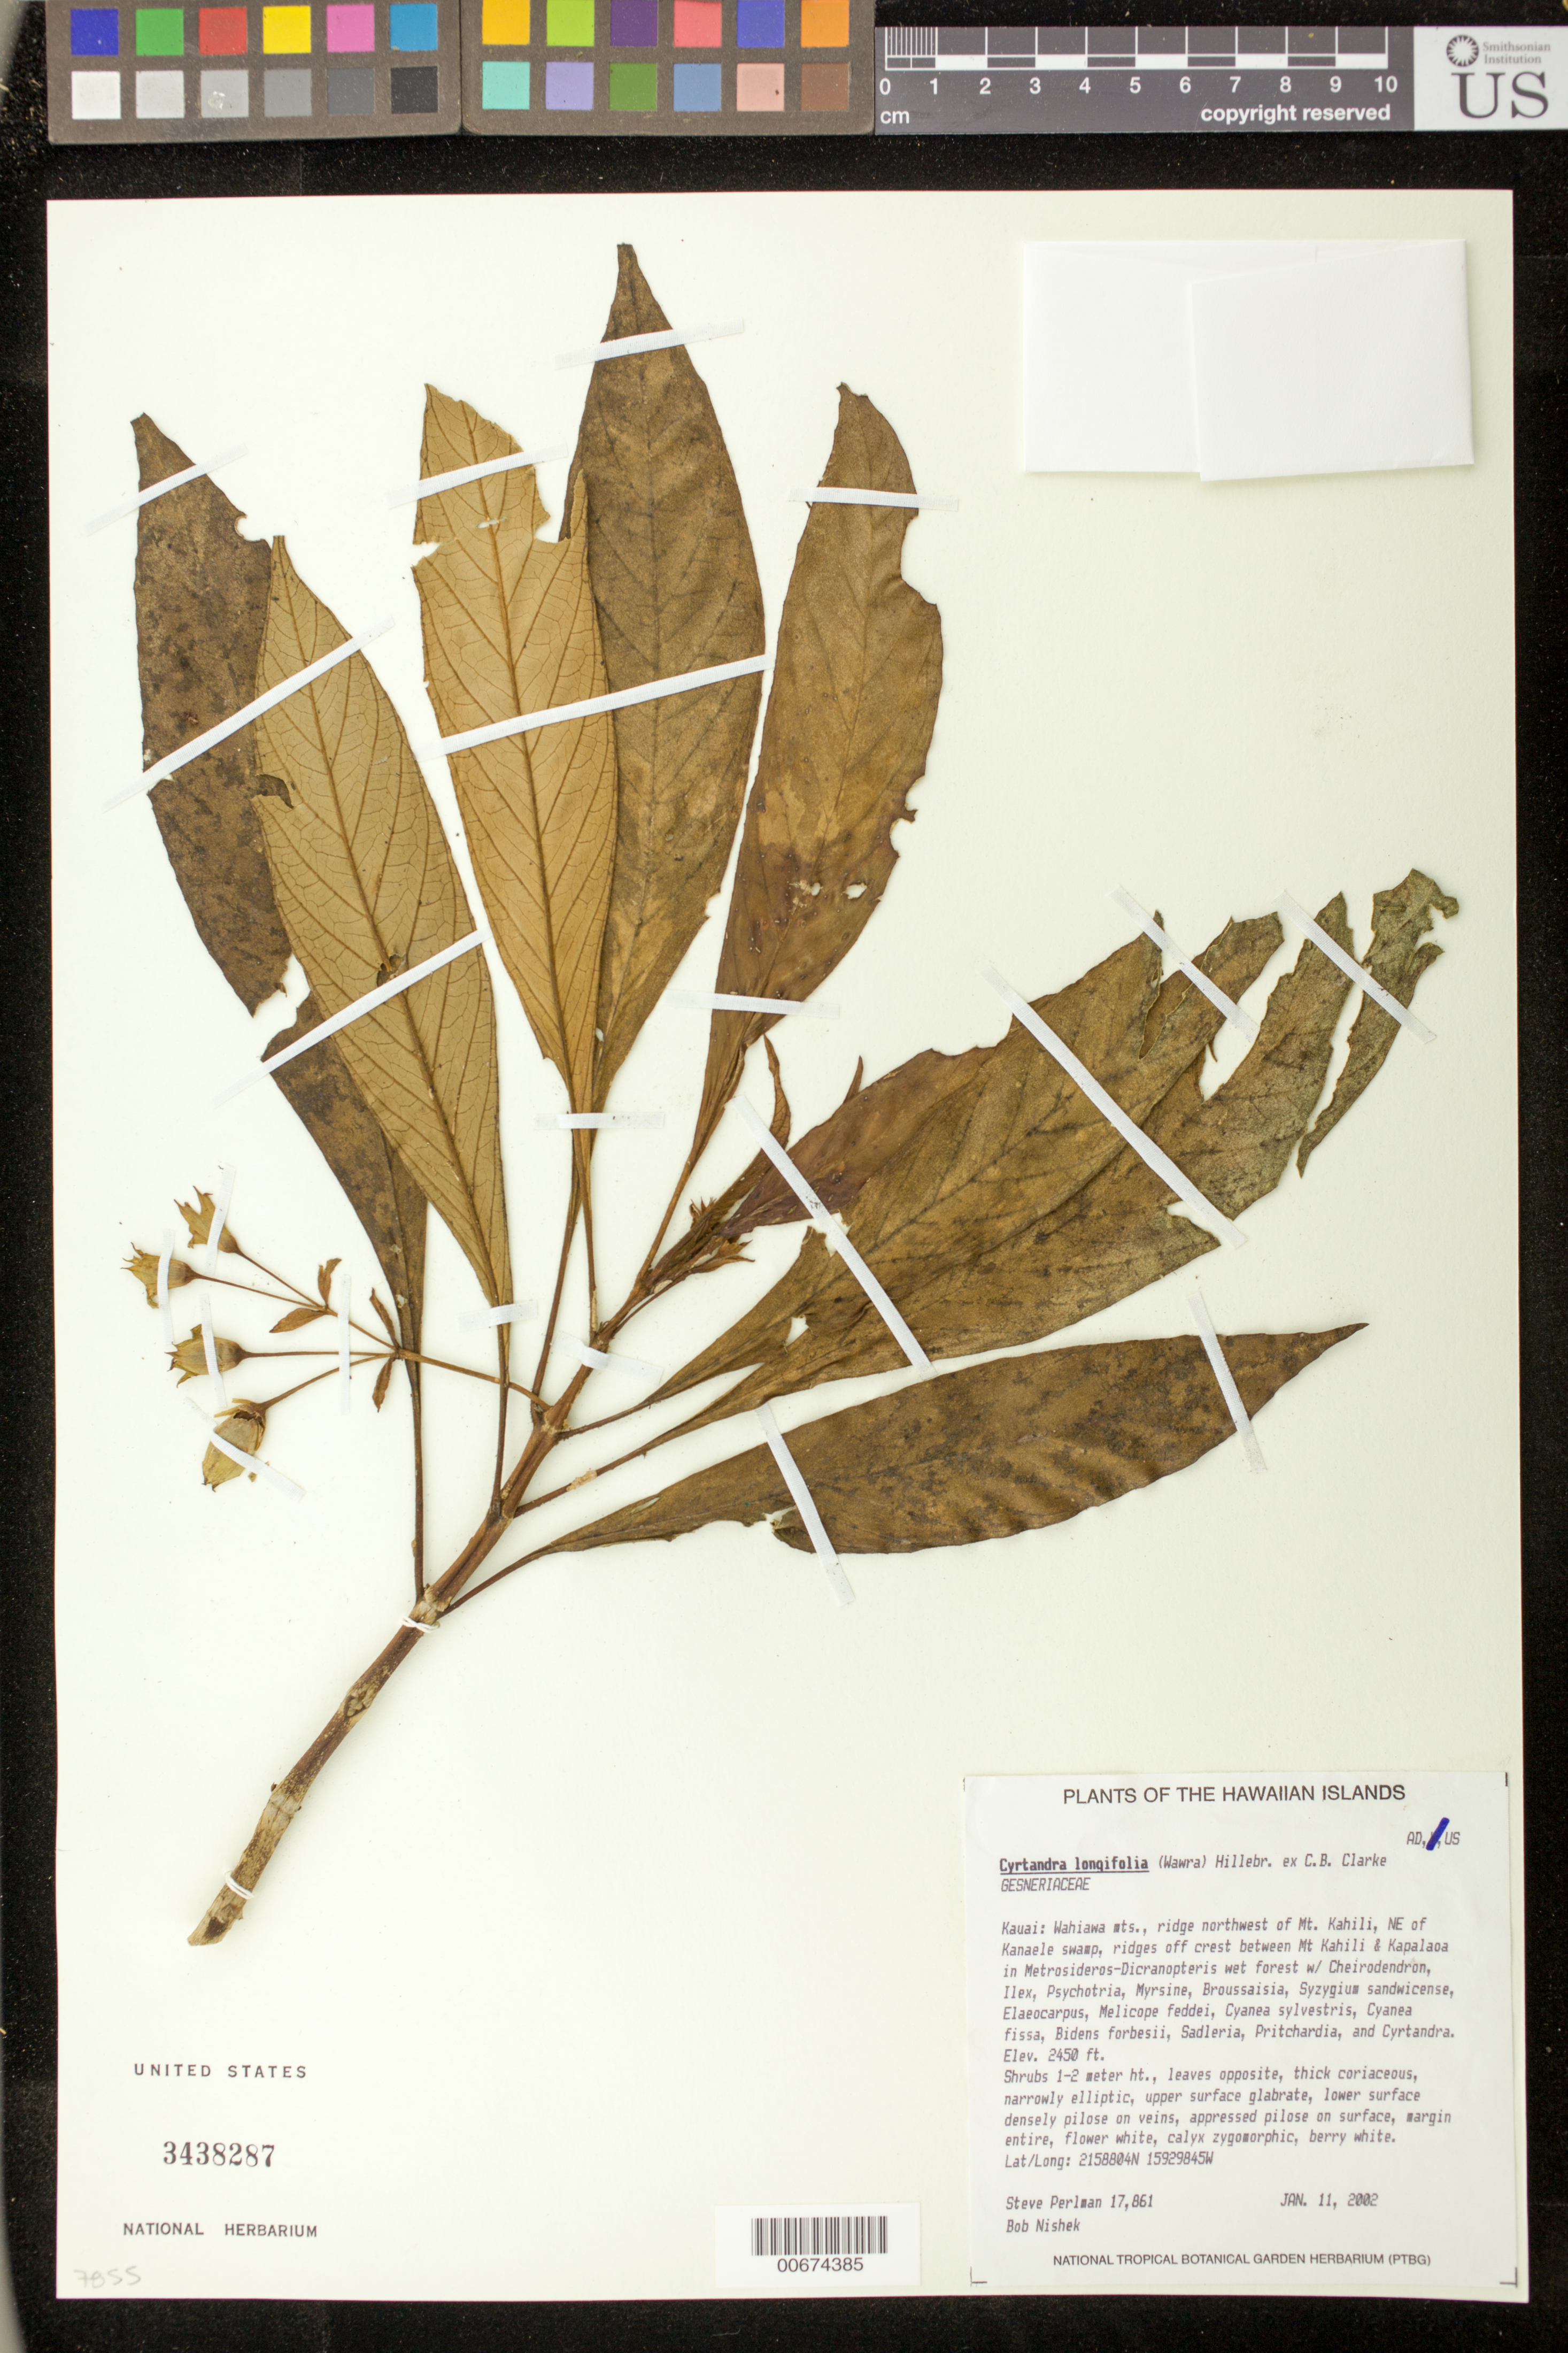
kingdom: Plantae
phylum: Tracheophyta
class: Magnoliopsida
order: Lamiales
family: Gesneriaceae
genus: Cyrtandra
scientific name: Cyrtandra longifolia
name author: (Wawra) Hillebr. ex C.B. Clarke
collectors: S. P. Perlman & B. Nishek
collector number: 17,861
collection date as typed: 11 Jan 2002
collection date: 2002-01-11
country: United States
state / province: Hawaii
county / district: Kauai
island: Kaua'i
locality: Wahiawa mts., ridge northwest of Mt. Kahili, NE of Kanaele swamp, ridges off crest between Mt. Kahili and Kapalaoa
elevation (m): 746.8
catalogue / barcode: US 3438287